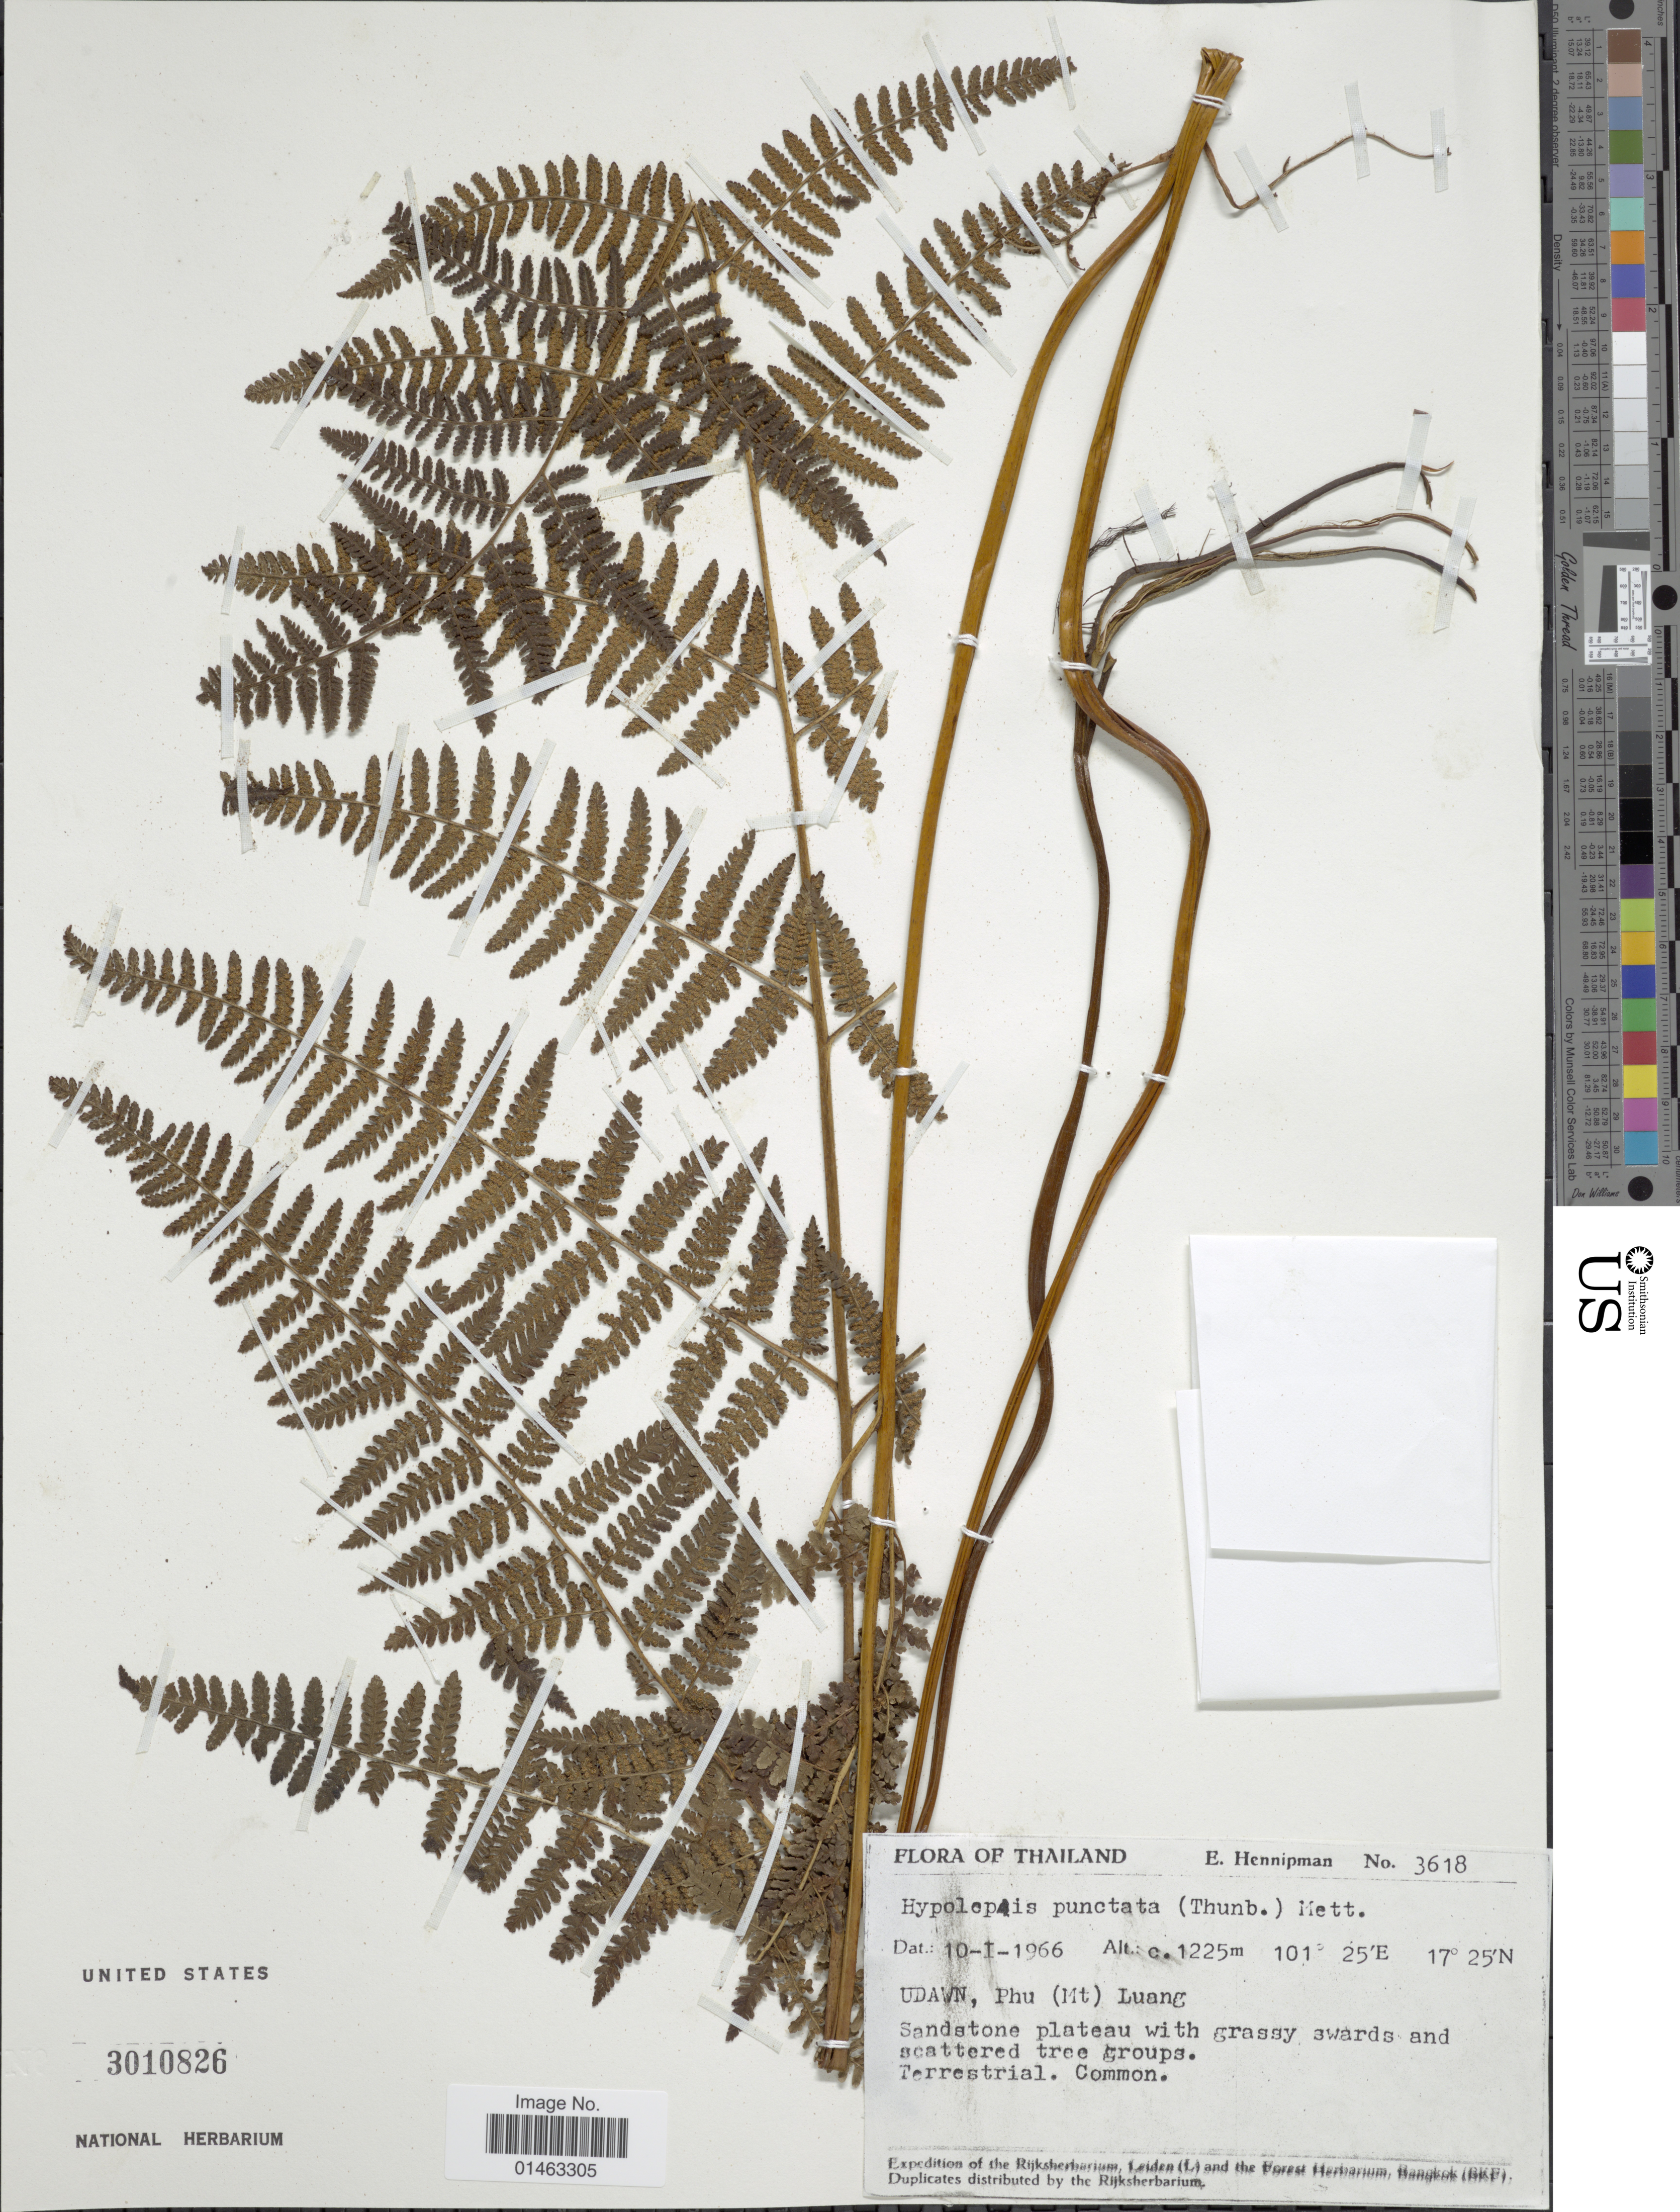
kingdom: Plantae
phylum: Tracheophyta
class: Polypodiopsida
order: Polypodiales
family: Dennstaedtiaceae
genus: Hypolepis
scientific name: Hypolepis punctata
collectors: E. Hennipman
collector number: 3618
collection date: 1966-01-10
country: Thailand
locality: Udawn, Phu (Mt) Luang.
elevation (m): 1225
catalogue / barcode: US 3010826